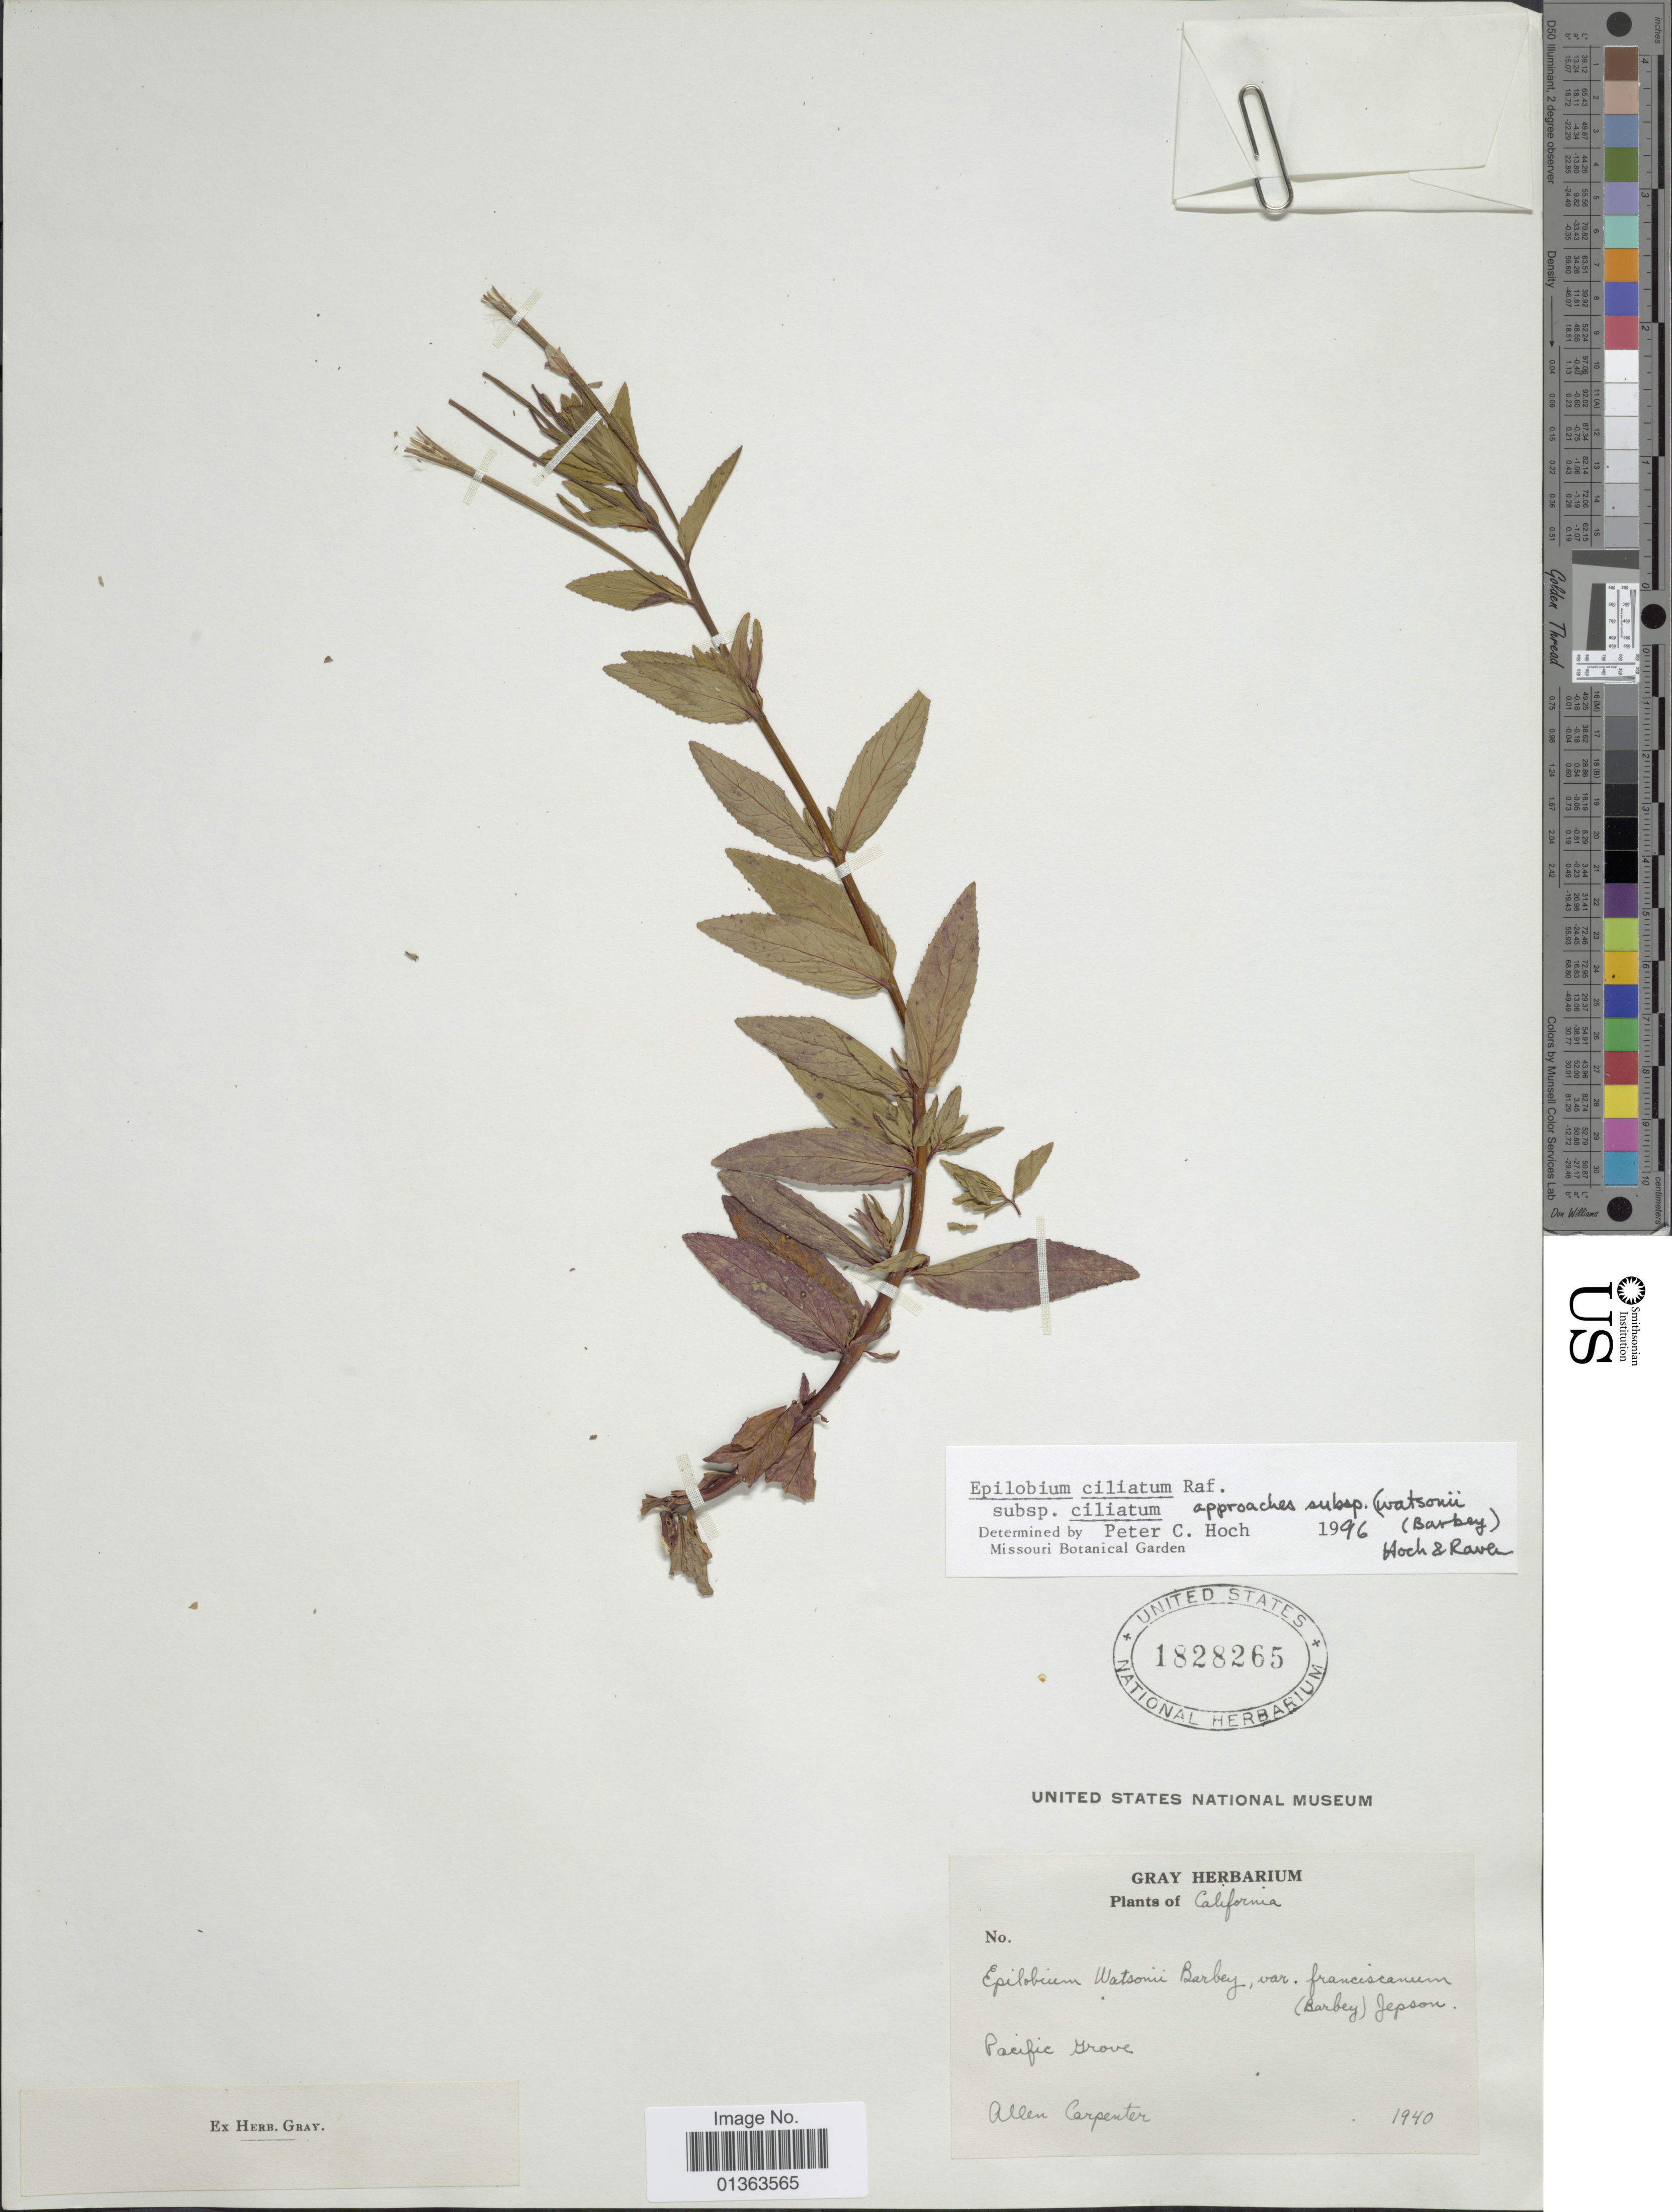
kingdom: Plantae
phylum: Tracheophyta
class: Magnoliopsida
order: Myrtales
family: Onagraceae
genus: Epilobium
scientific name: Epilobium ciliatum subsp. ciliatum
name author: Raf.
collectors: A. Carpenter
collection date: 1940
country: United States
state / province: California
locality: Pacific Grove.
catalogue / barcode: US 1828265